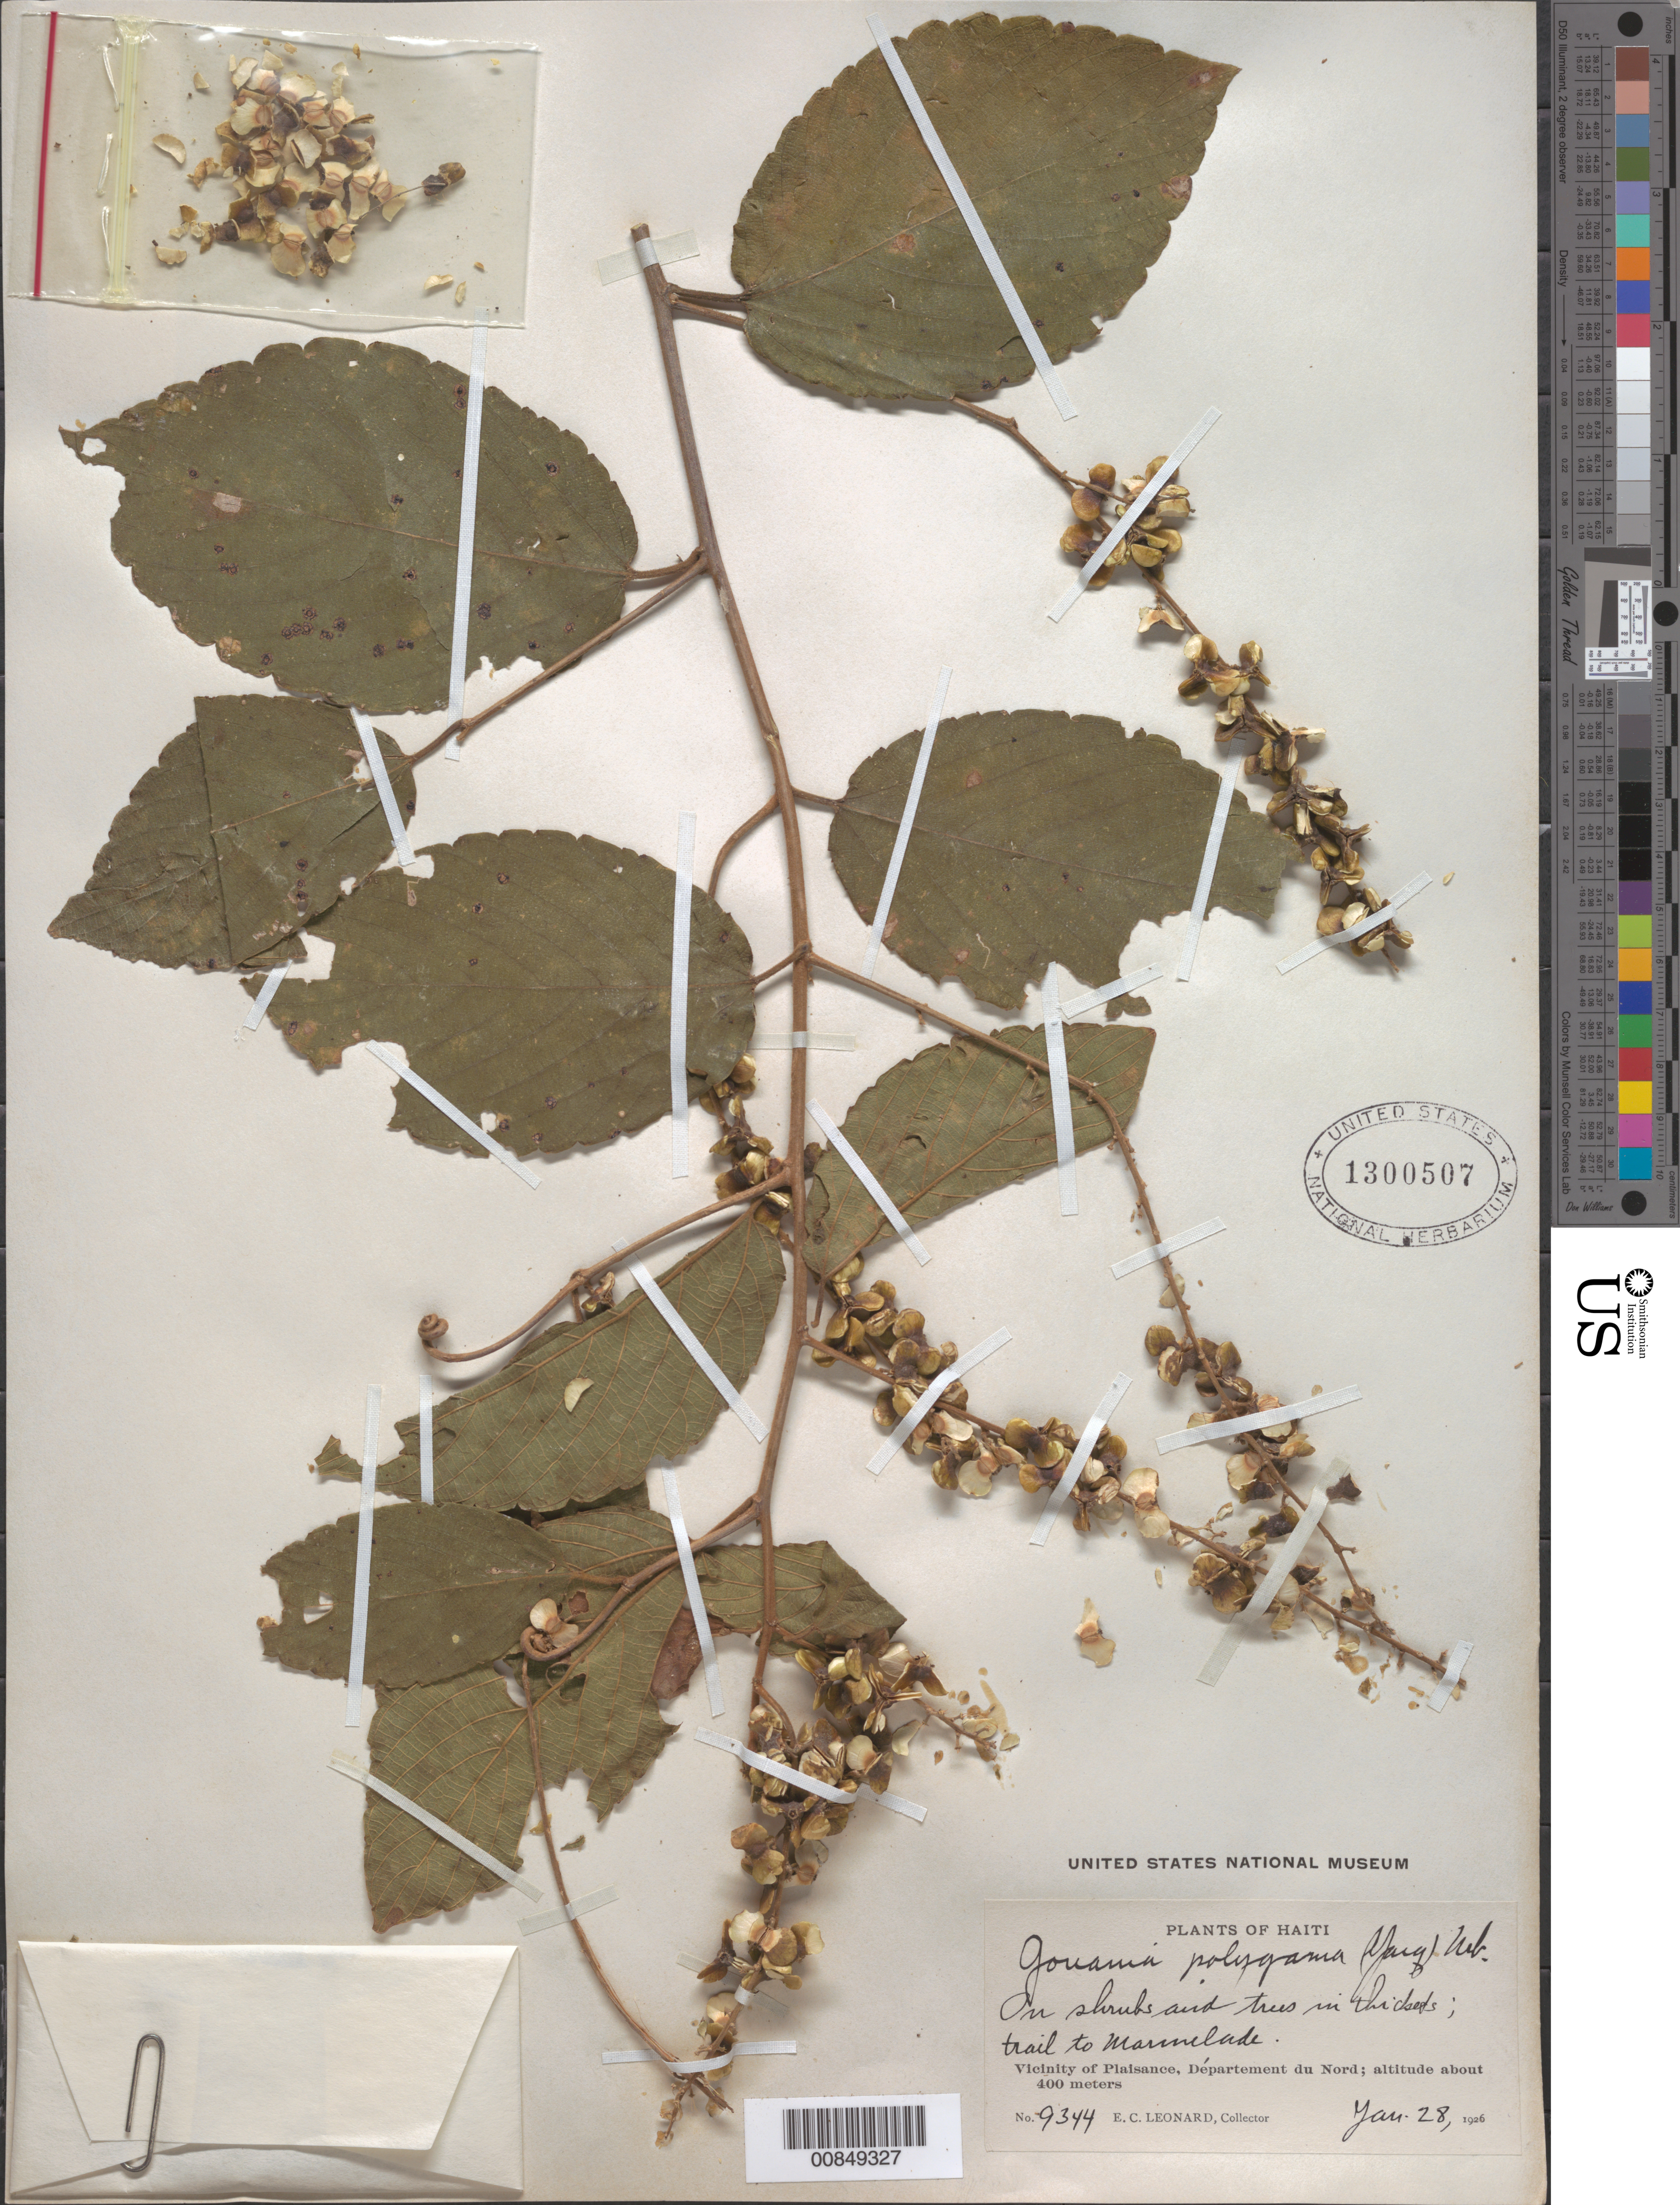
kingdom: Plantae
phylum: Tracheophyta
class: Magnoliopsida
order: Rosales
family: Rhamnaceae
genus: Gouania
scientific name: Gouania polygama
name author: (Jacq.) Urb.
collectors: E. C. Leonard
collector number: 9344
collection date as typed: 28 Jan 1926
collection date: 1926-01-28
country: Haiti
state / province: Nord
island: Hispaniola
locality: Vicinity of Plaisance, trail to Marmelade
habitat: On shrubs and trees in thickets along trail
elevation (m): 400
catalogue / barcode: US 1300507